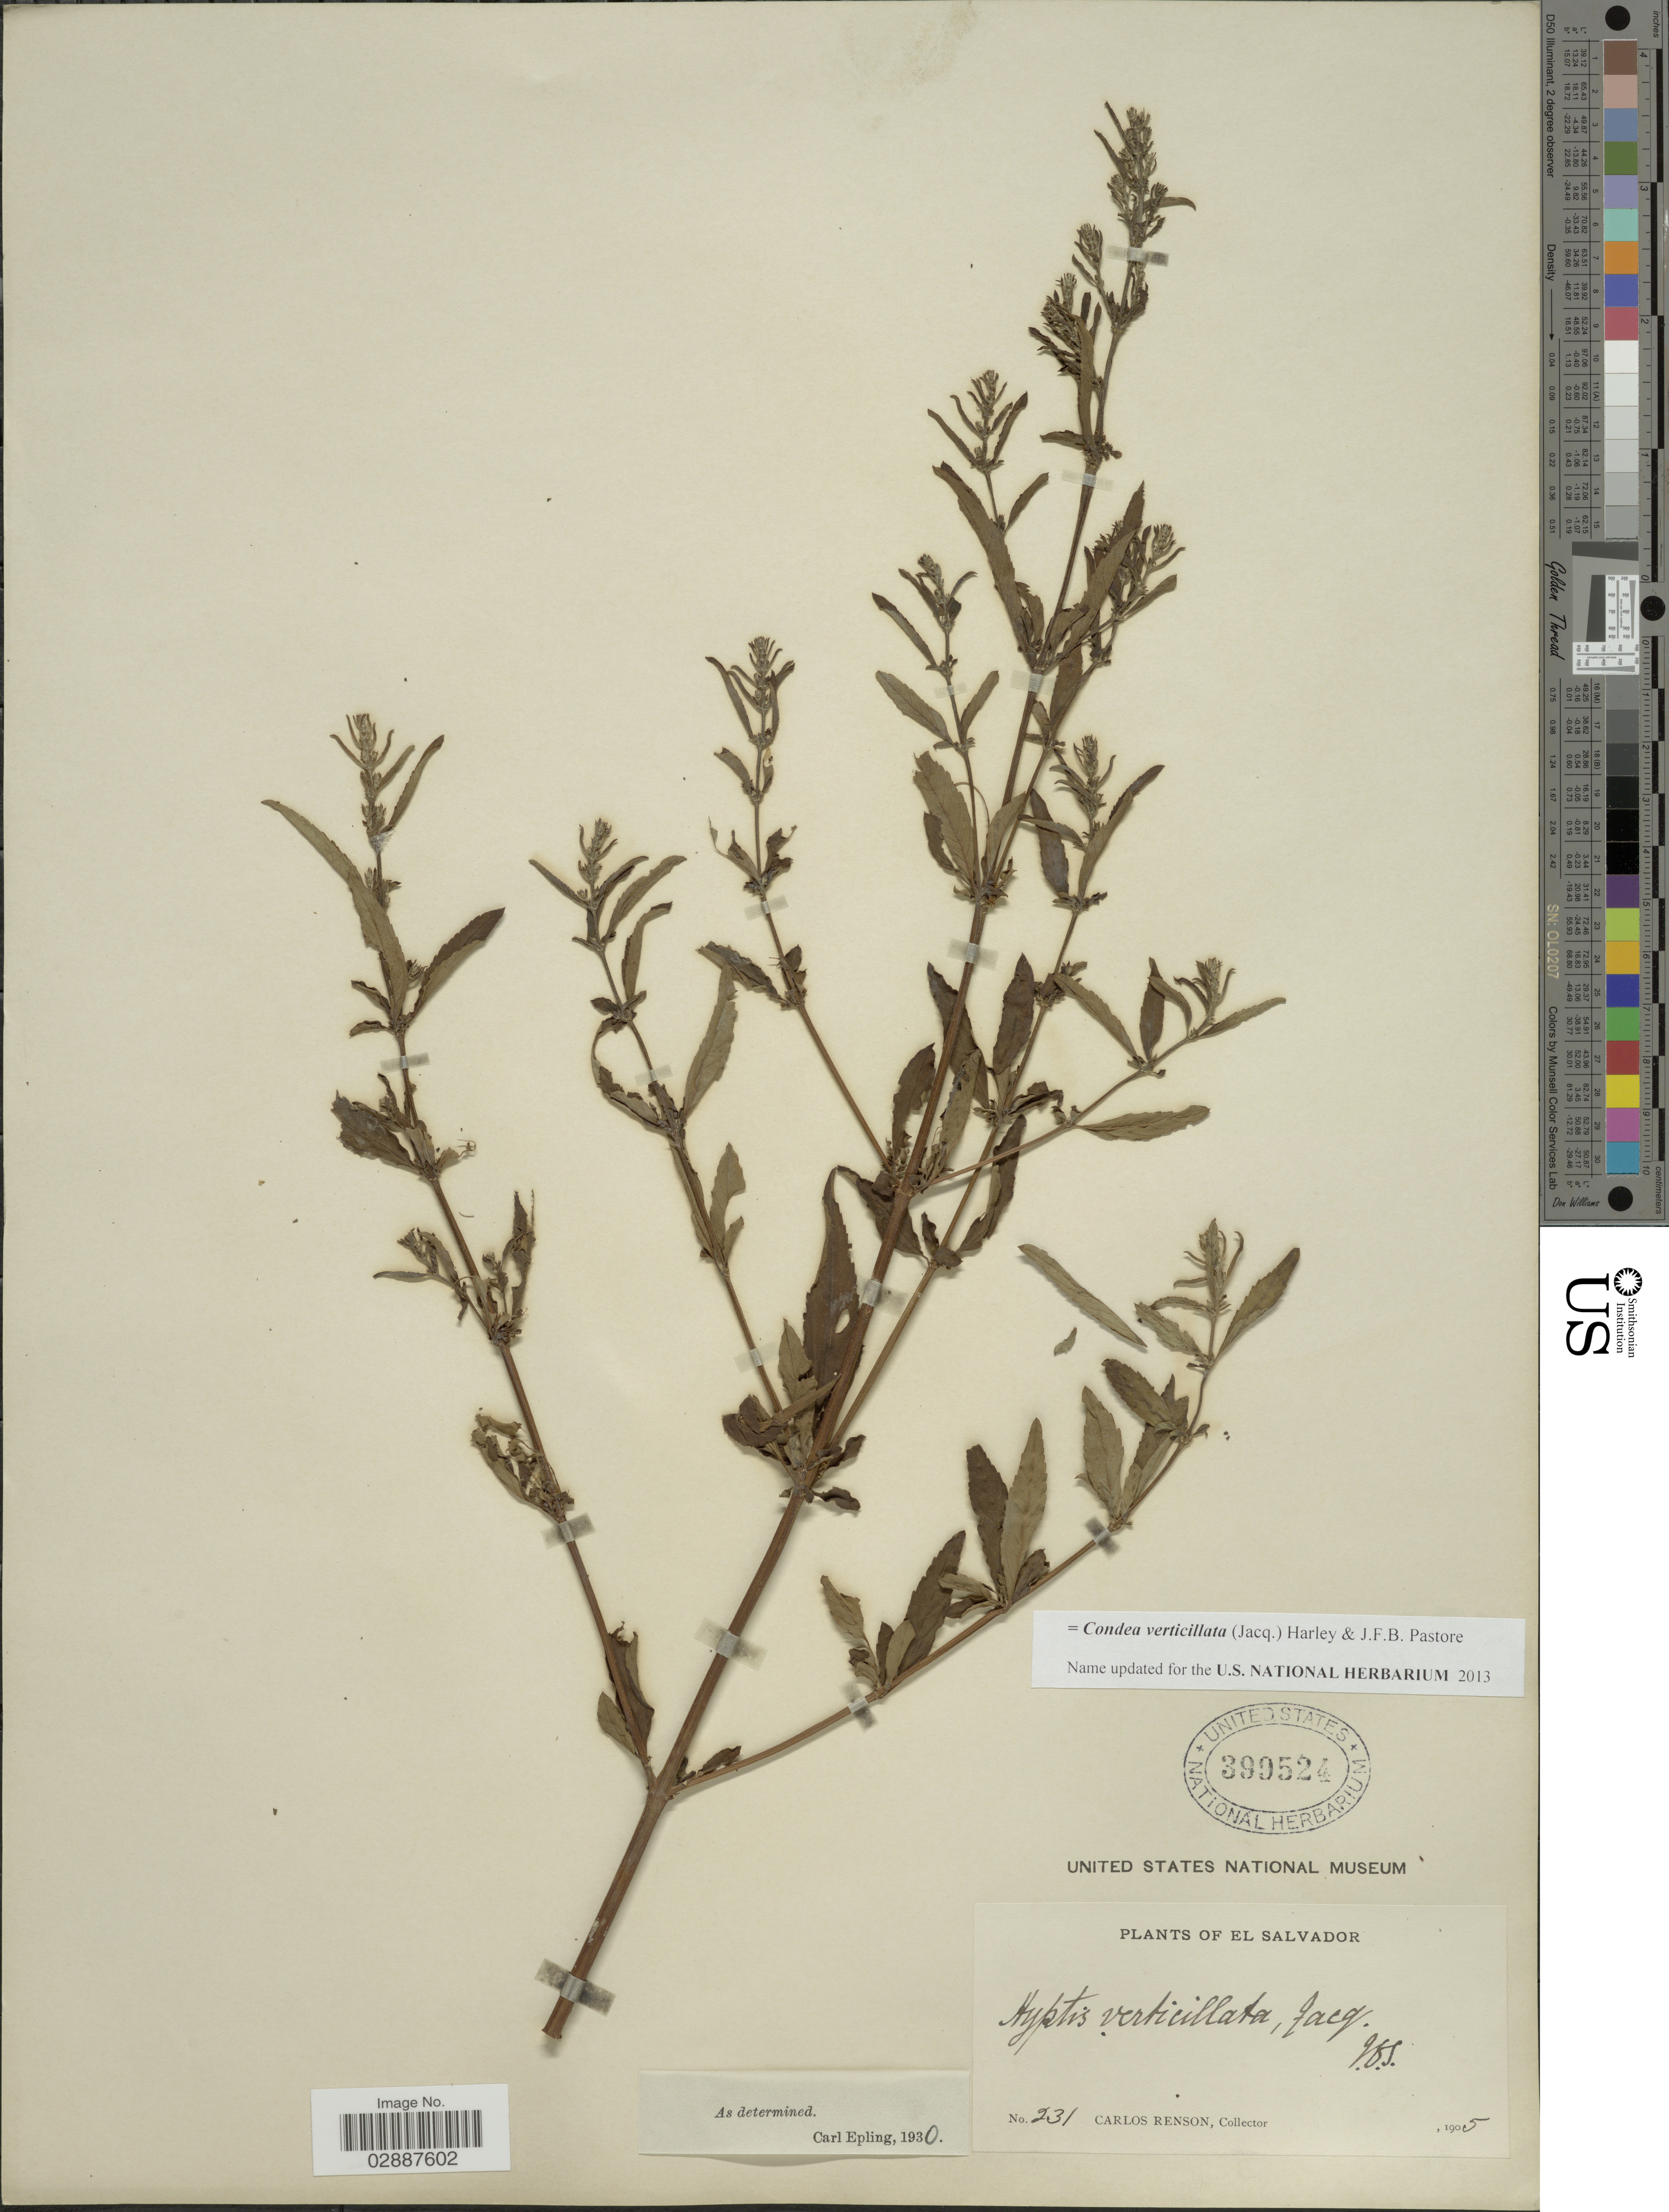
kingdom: Plantae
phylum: Tracheophyta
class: Magnoliopsida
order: Lamiales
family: Lamiaceae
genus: Condea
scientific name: Condea verticillata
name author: (Jacq.) Harley & J.F.B. Pastore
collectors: C. Renson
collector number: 231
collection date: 1905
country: El Salvador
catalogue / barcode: US 399524